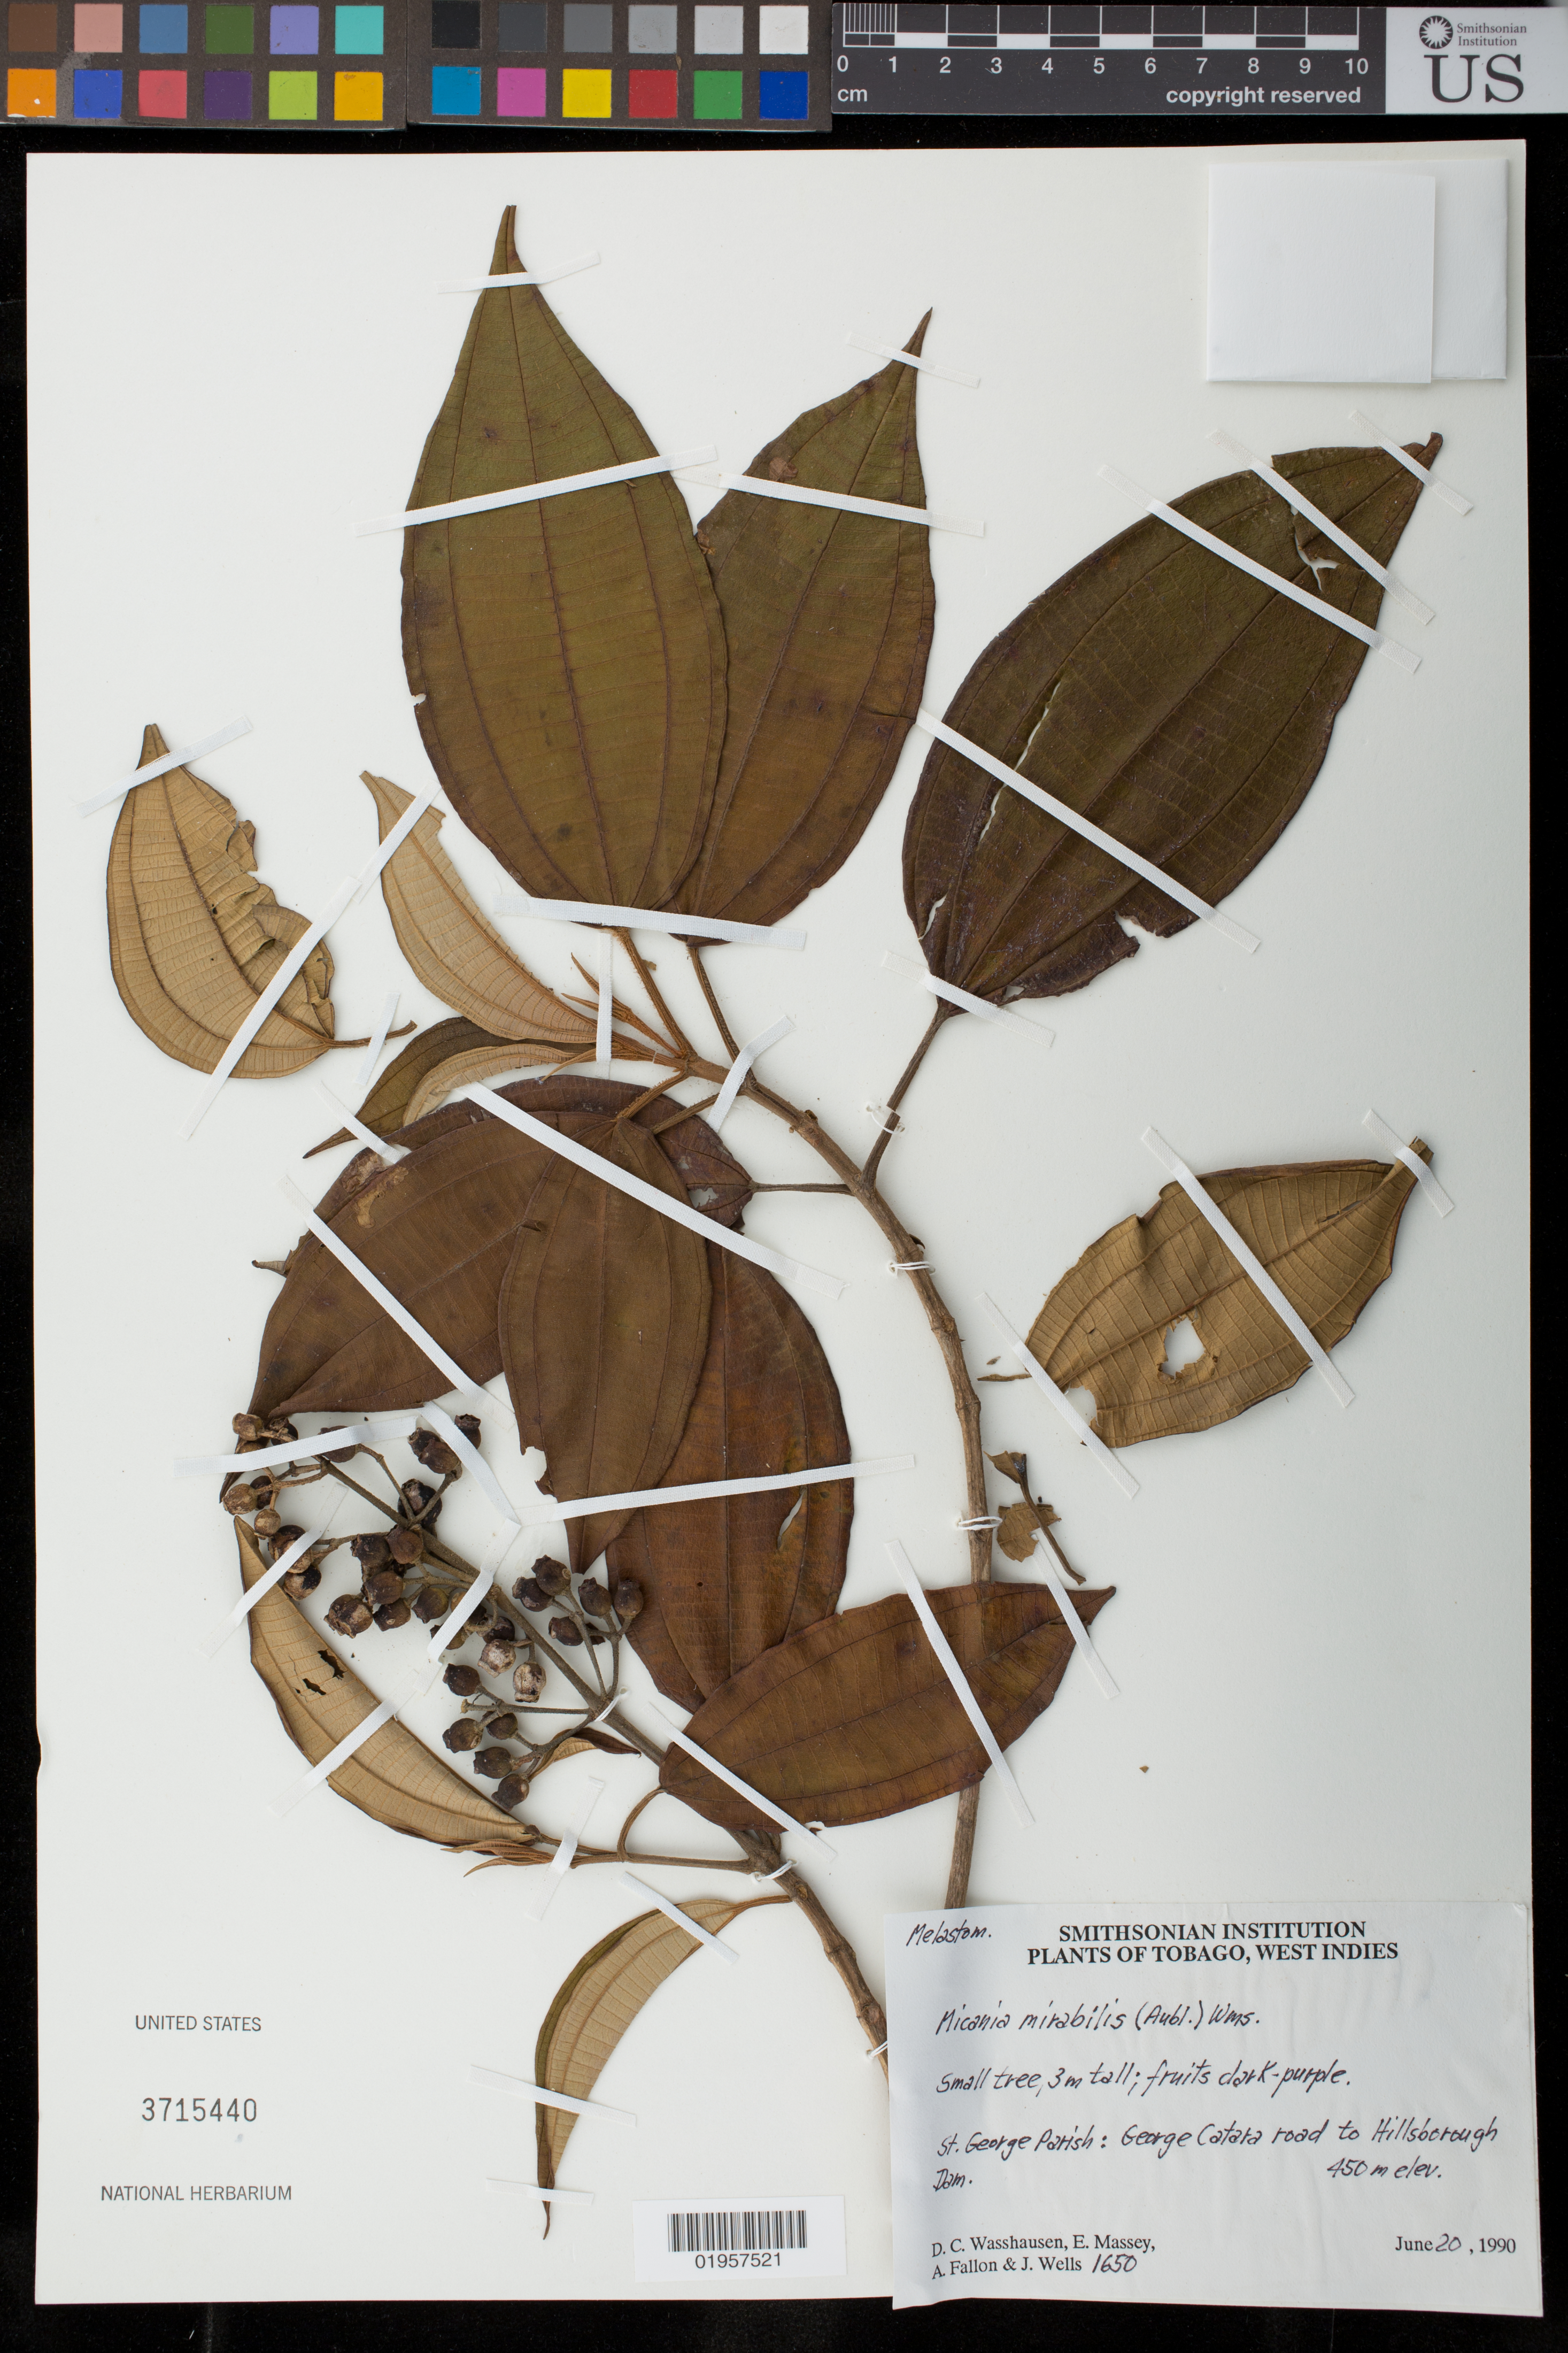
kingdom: Plantae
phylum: Tracheophyta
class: Magnoliopsida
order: Myrtales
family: Melastomataceae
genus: Miconia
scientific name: Miconia mirabilis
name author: (Aubl.) L.O. Williams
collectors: D. C. Wasshausen, E. Massey, A. Fallon & J. Wells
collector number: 1650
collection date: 1990-06-20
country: Trinidad and Tobago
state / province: St. George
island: Tobago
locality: Geroge Catara road to Hillsborough Dam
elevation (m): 450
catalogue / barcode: US 3715440